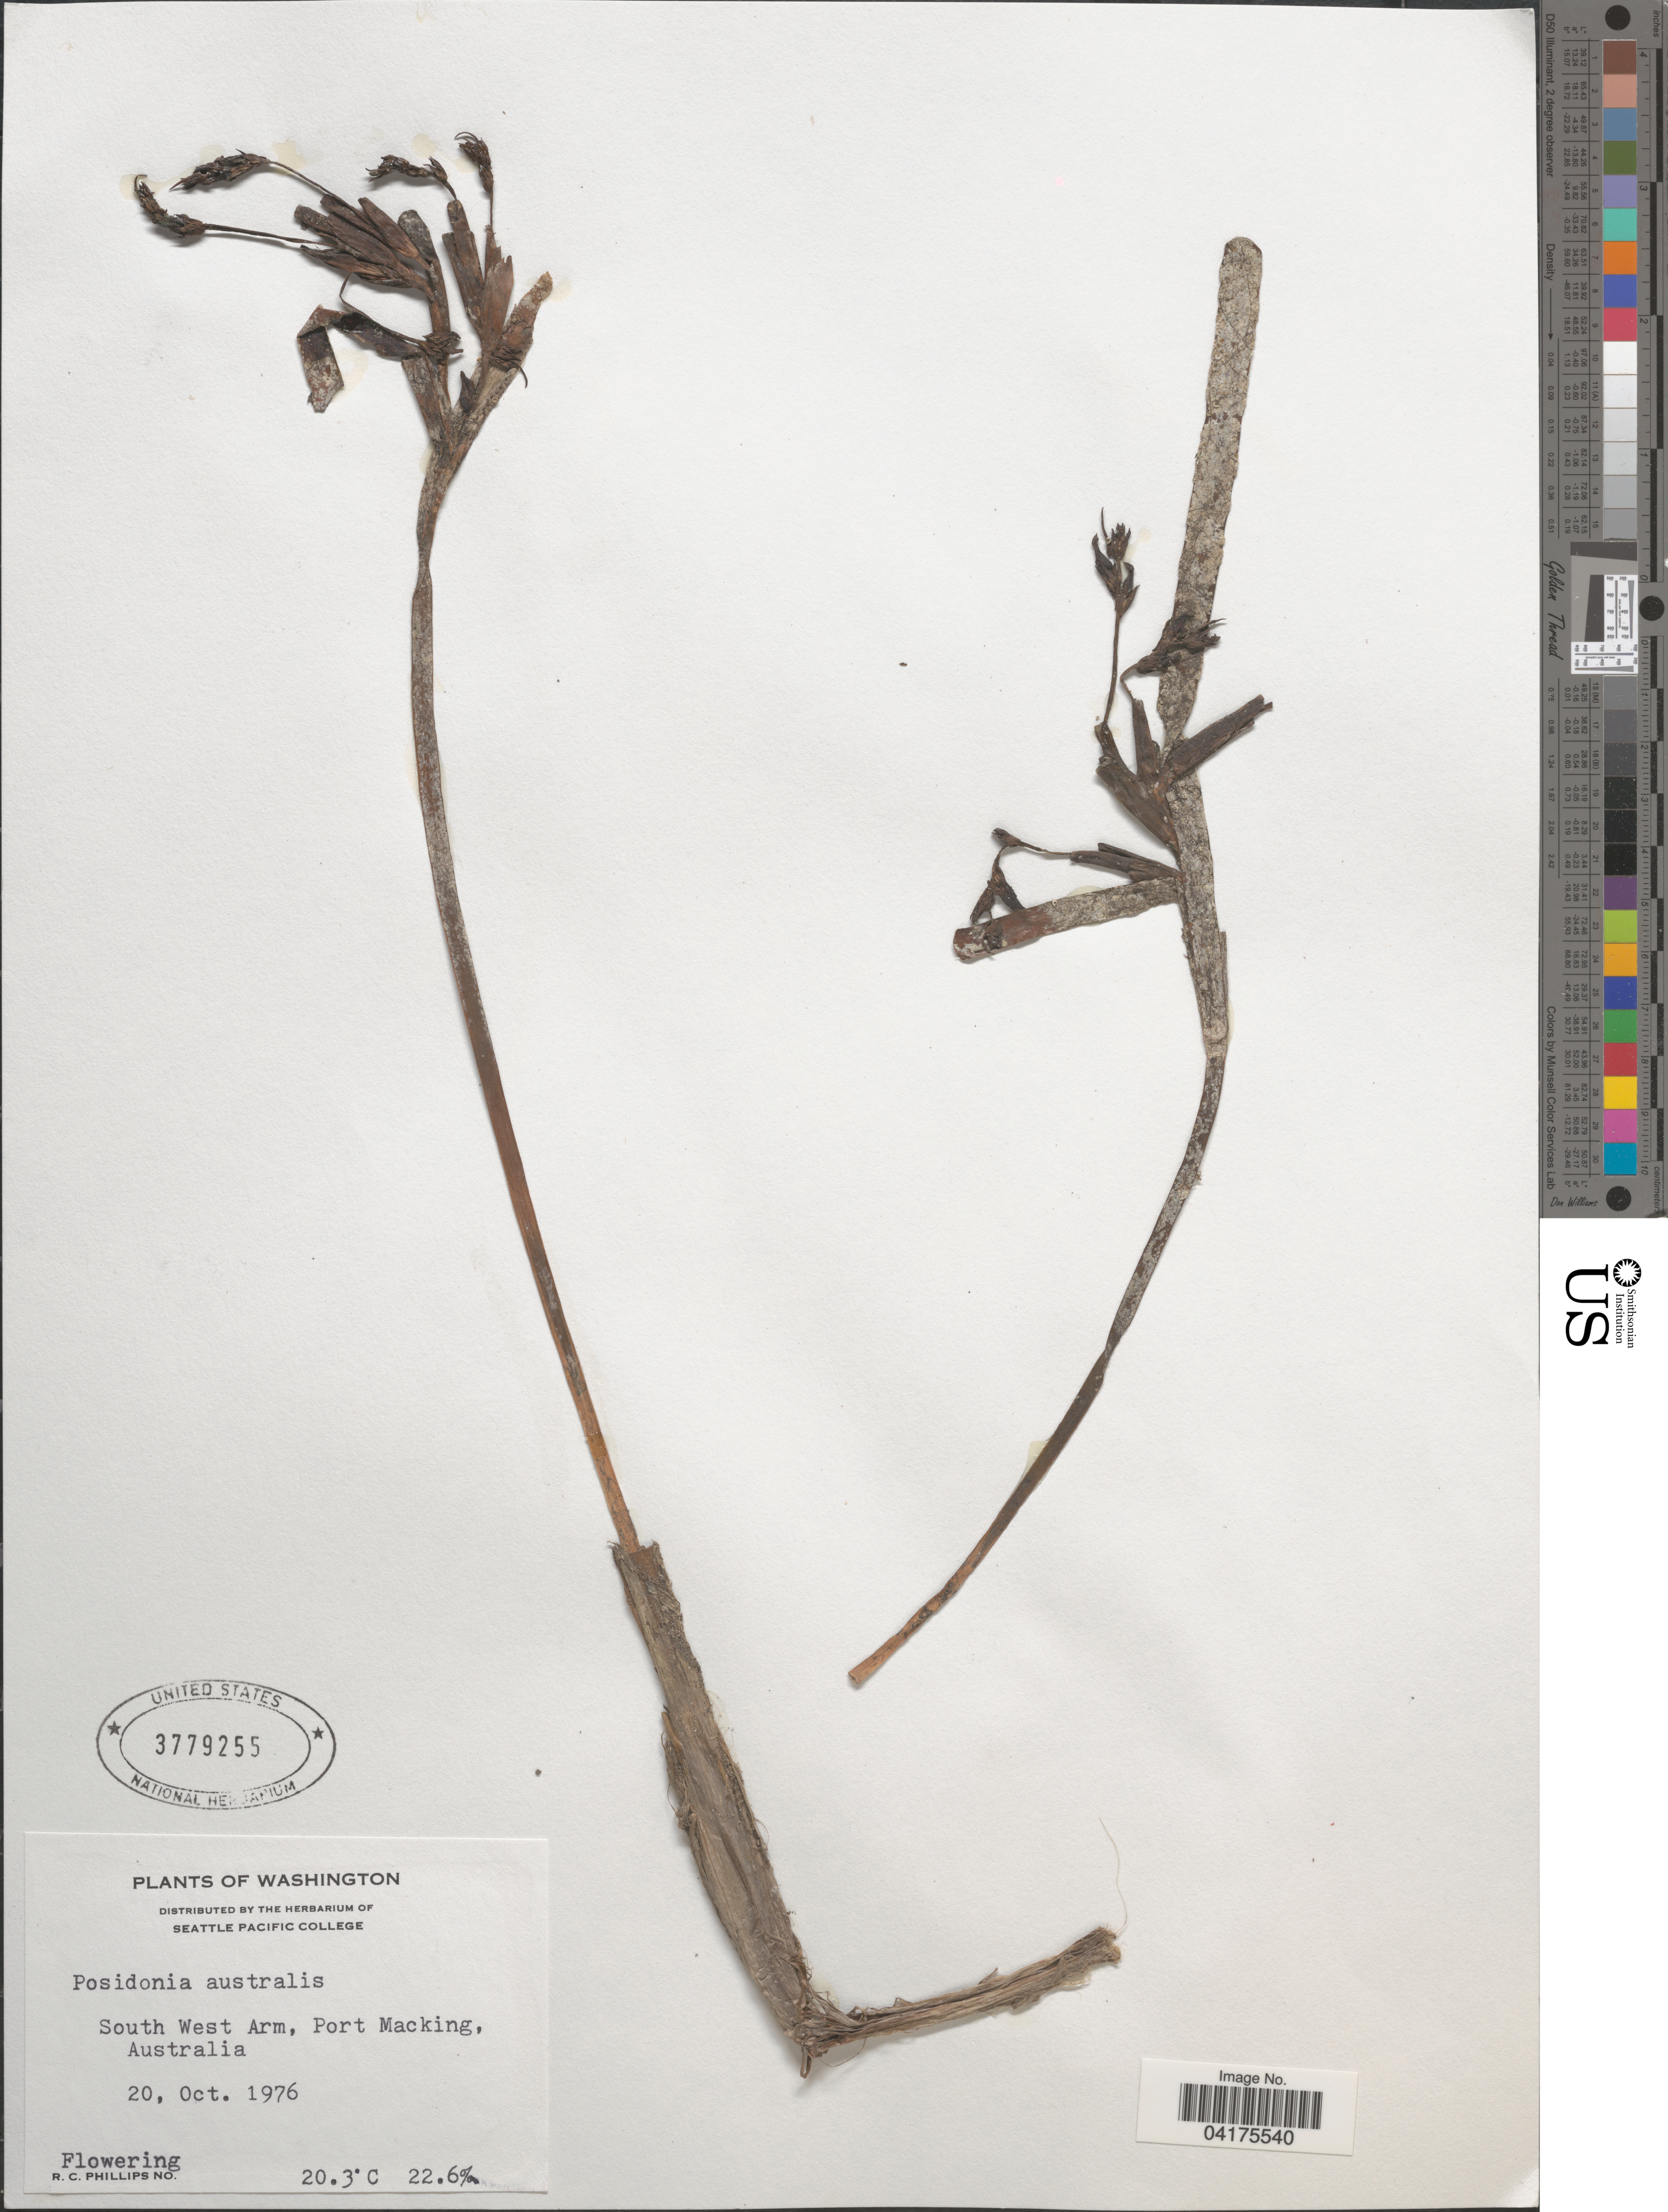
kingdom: Plantae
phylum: Tracheophyta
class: Liliopsida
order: Alismatales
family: Posidoniaceae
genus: Posidonia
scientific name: Posidonia australis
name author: Hook. f.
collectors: R. C. Phillips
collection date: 1976-10-20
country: Australia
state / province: New South Wales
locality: South West Arm, Port Macking [= Port Hacking].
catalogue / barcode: US 3779255